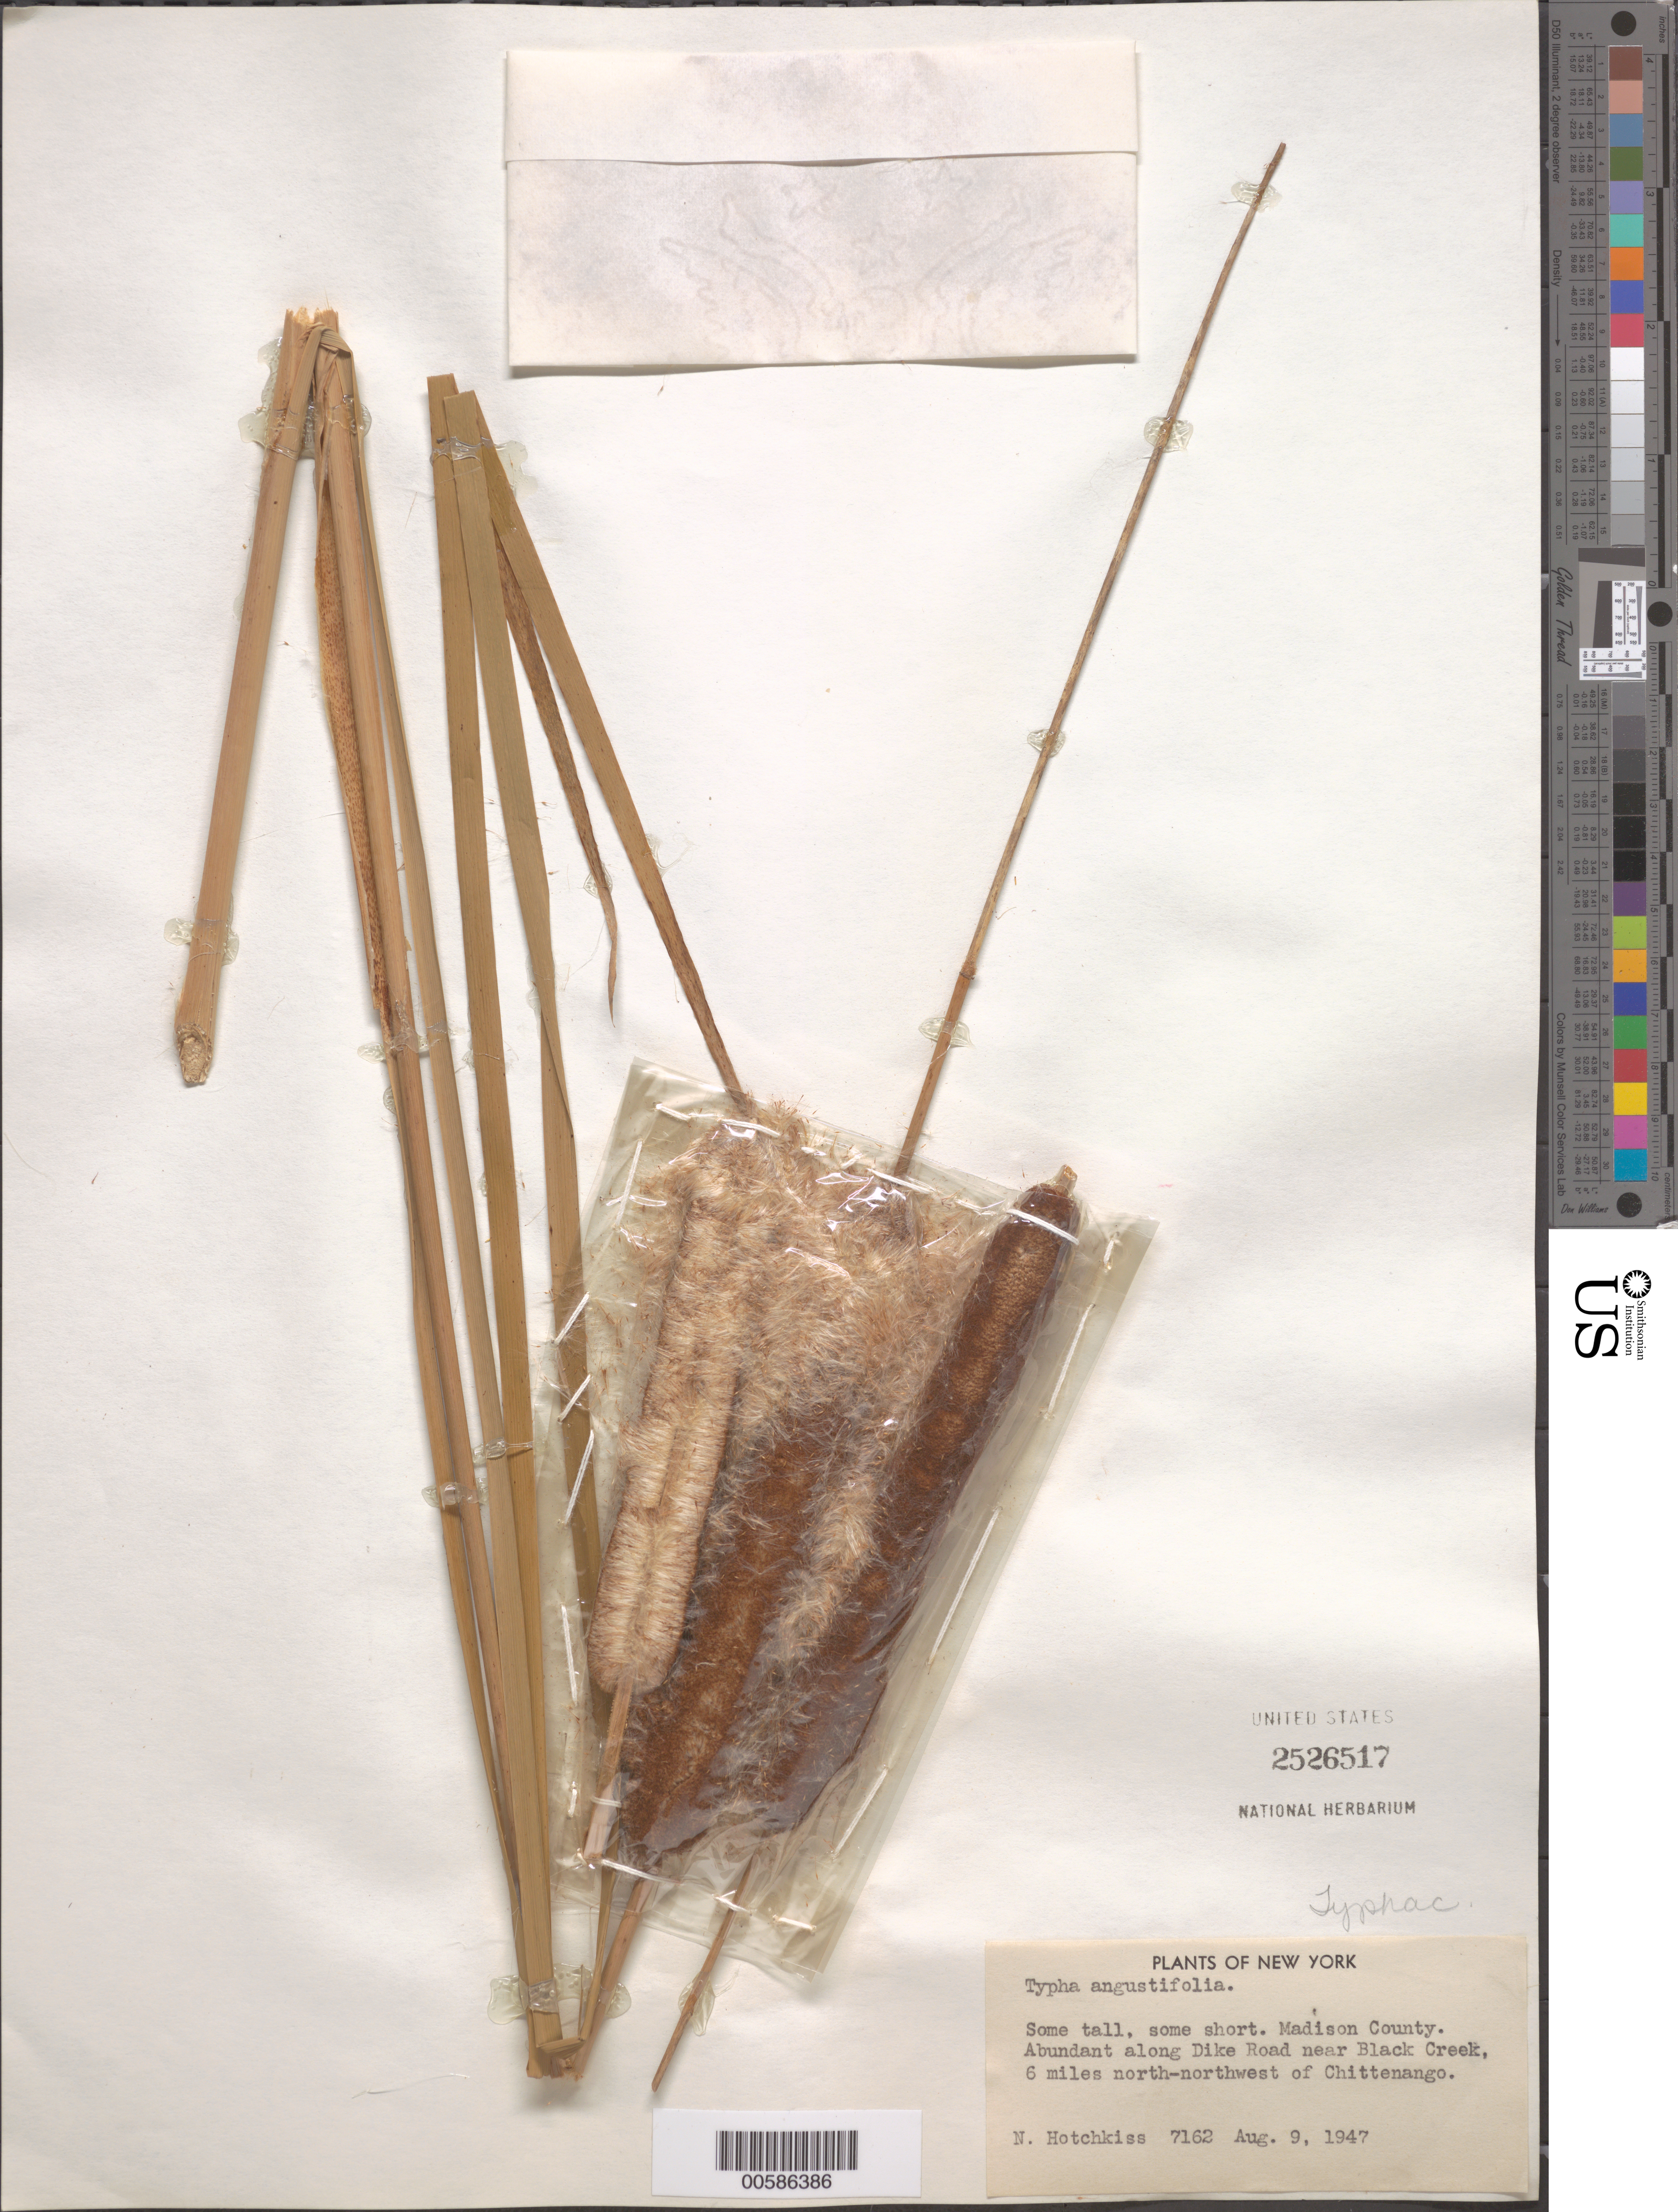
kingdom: Plantae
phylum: Tracheophyta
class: Liliopsida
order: Poales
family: Typhaceae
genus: Typha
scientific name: Typha angustifolia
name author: L.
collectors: N. Hotchkiss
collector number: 7162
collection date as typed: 09 Aug 1947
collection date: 1947-08-09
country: United States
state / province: New York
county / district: Madison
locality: Anong Dike Road near Black Creek, NNW of Chittenango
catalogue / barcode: US 2526517